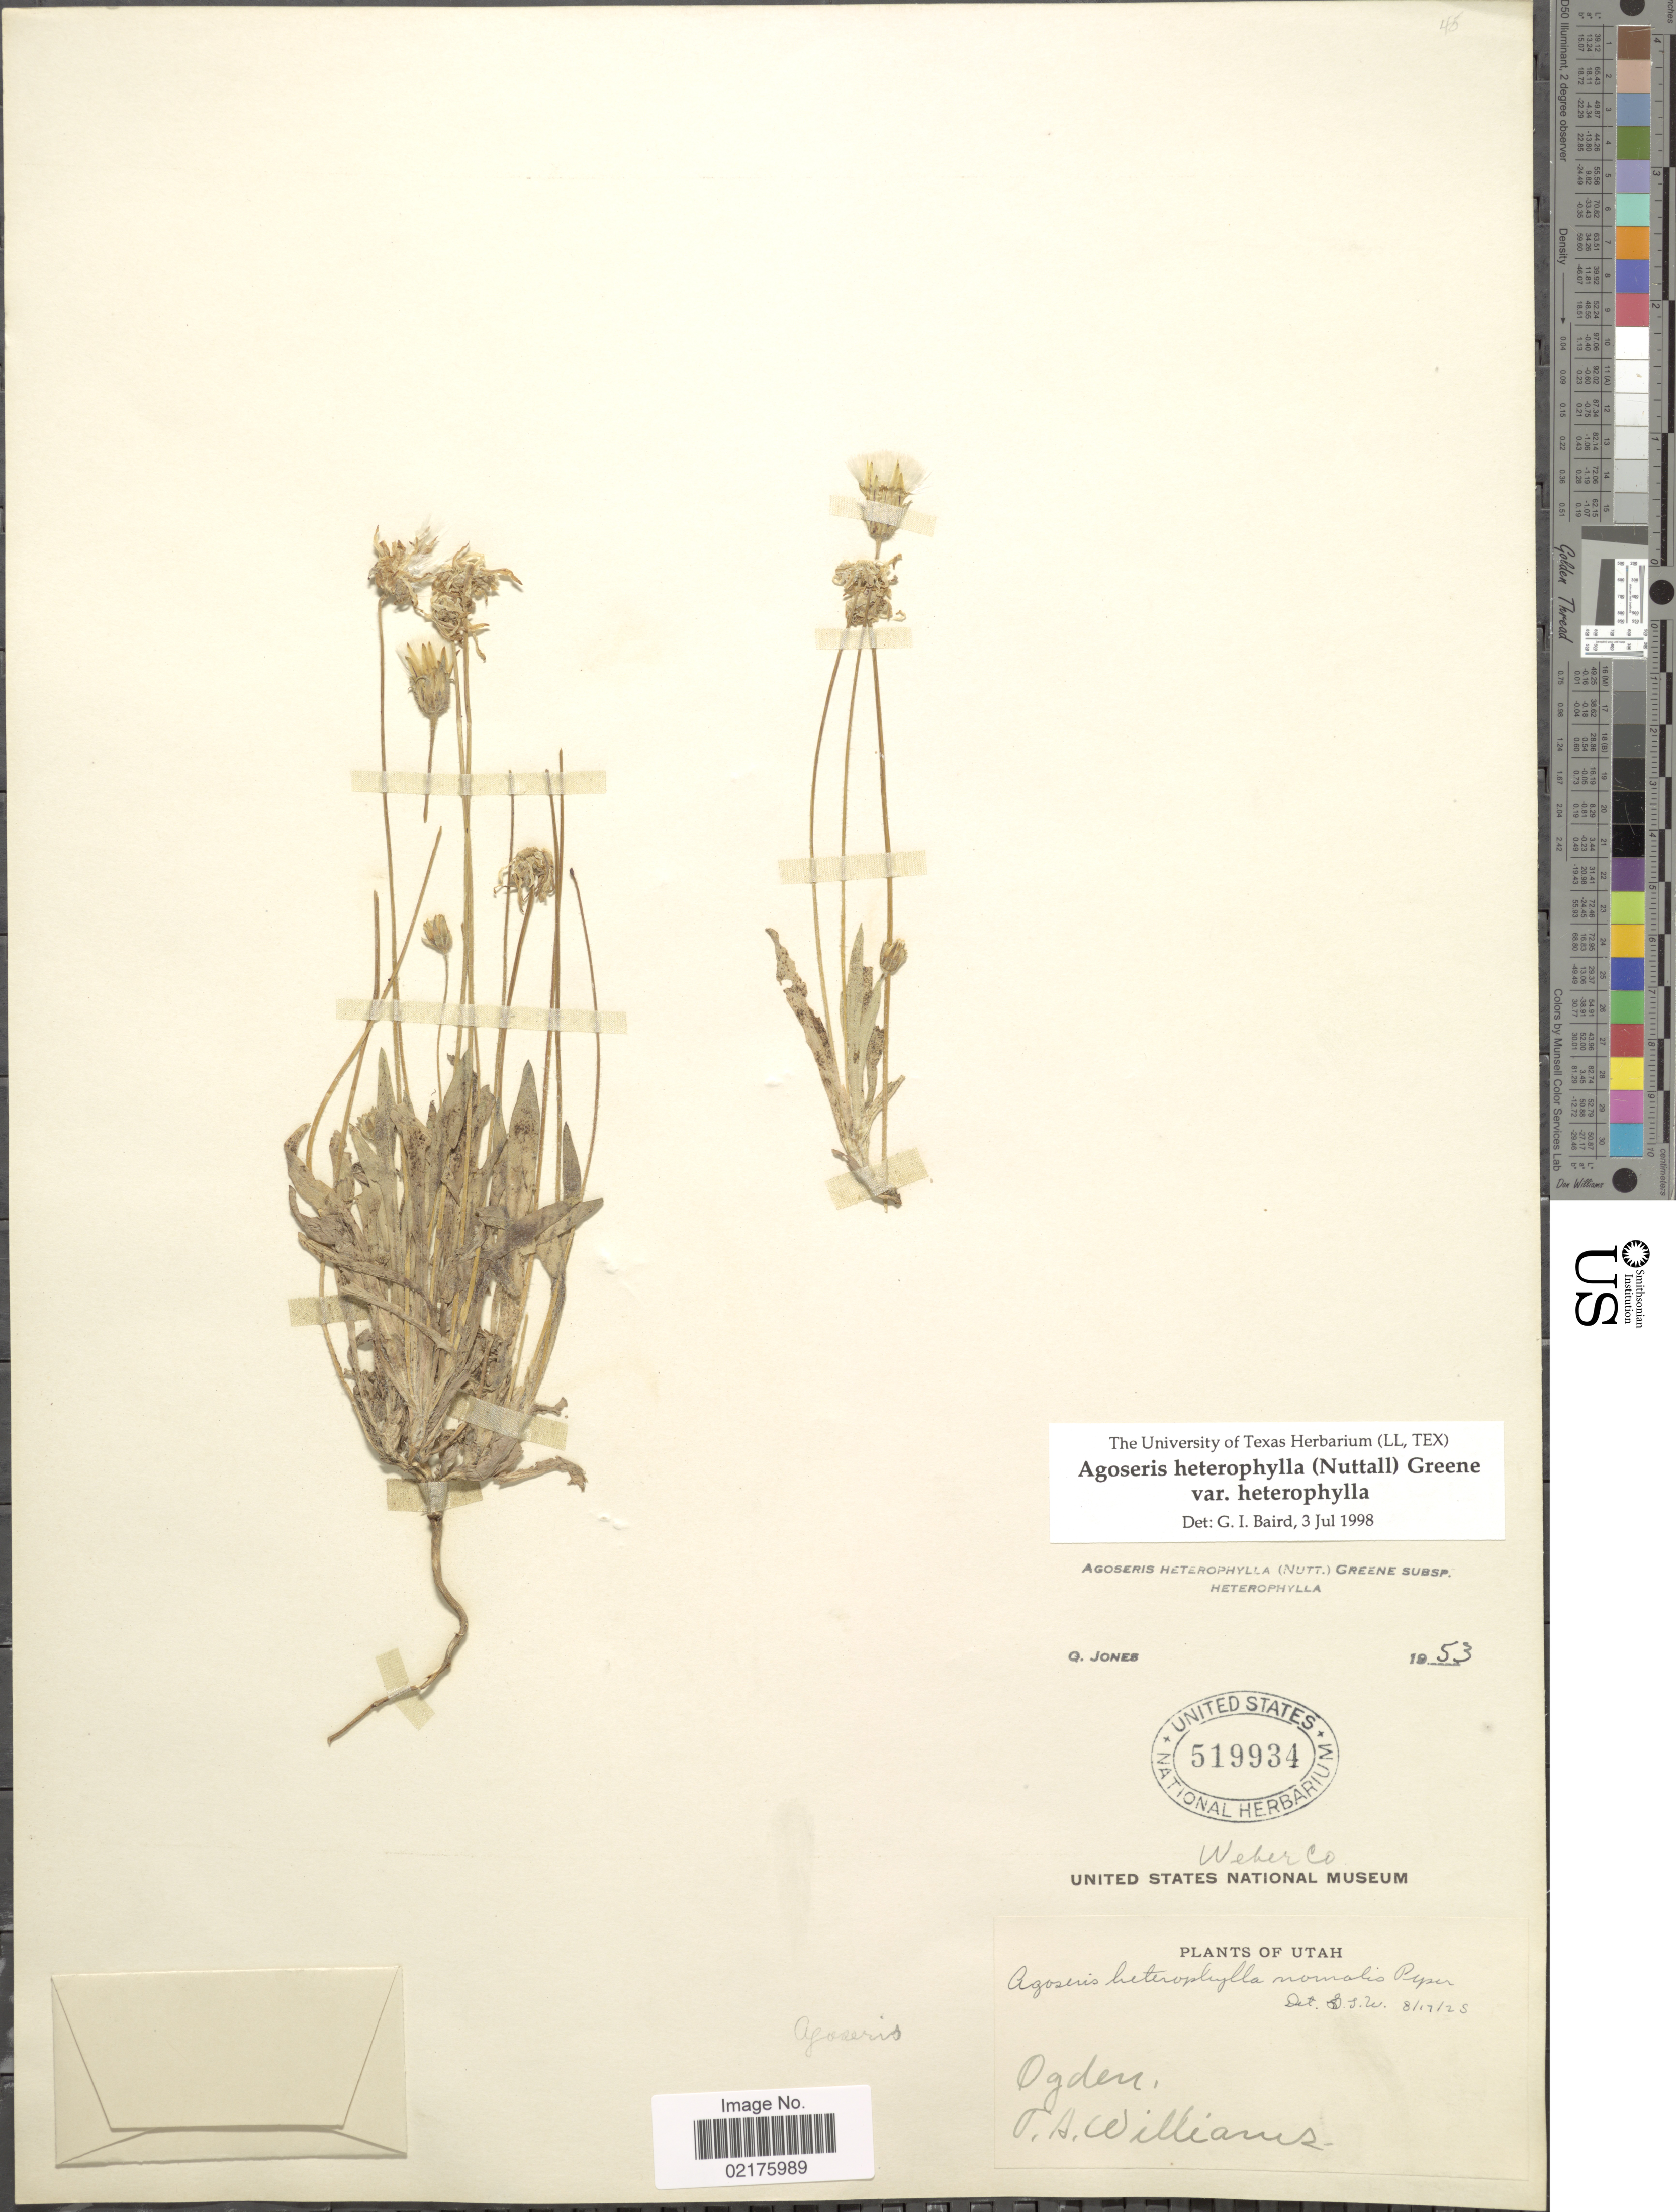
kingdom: Plantae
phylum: Tracheophyta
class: Magnoliopsida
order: Asterales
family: Asteraceae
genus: Agoseris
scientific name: Agoseris heterophylla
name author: (Nutt.) Greene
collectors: T. A. Williams (herbarium)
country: United States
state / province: Utah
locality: Ogden, Weber Co.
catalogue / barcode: US 519934